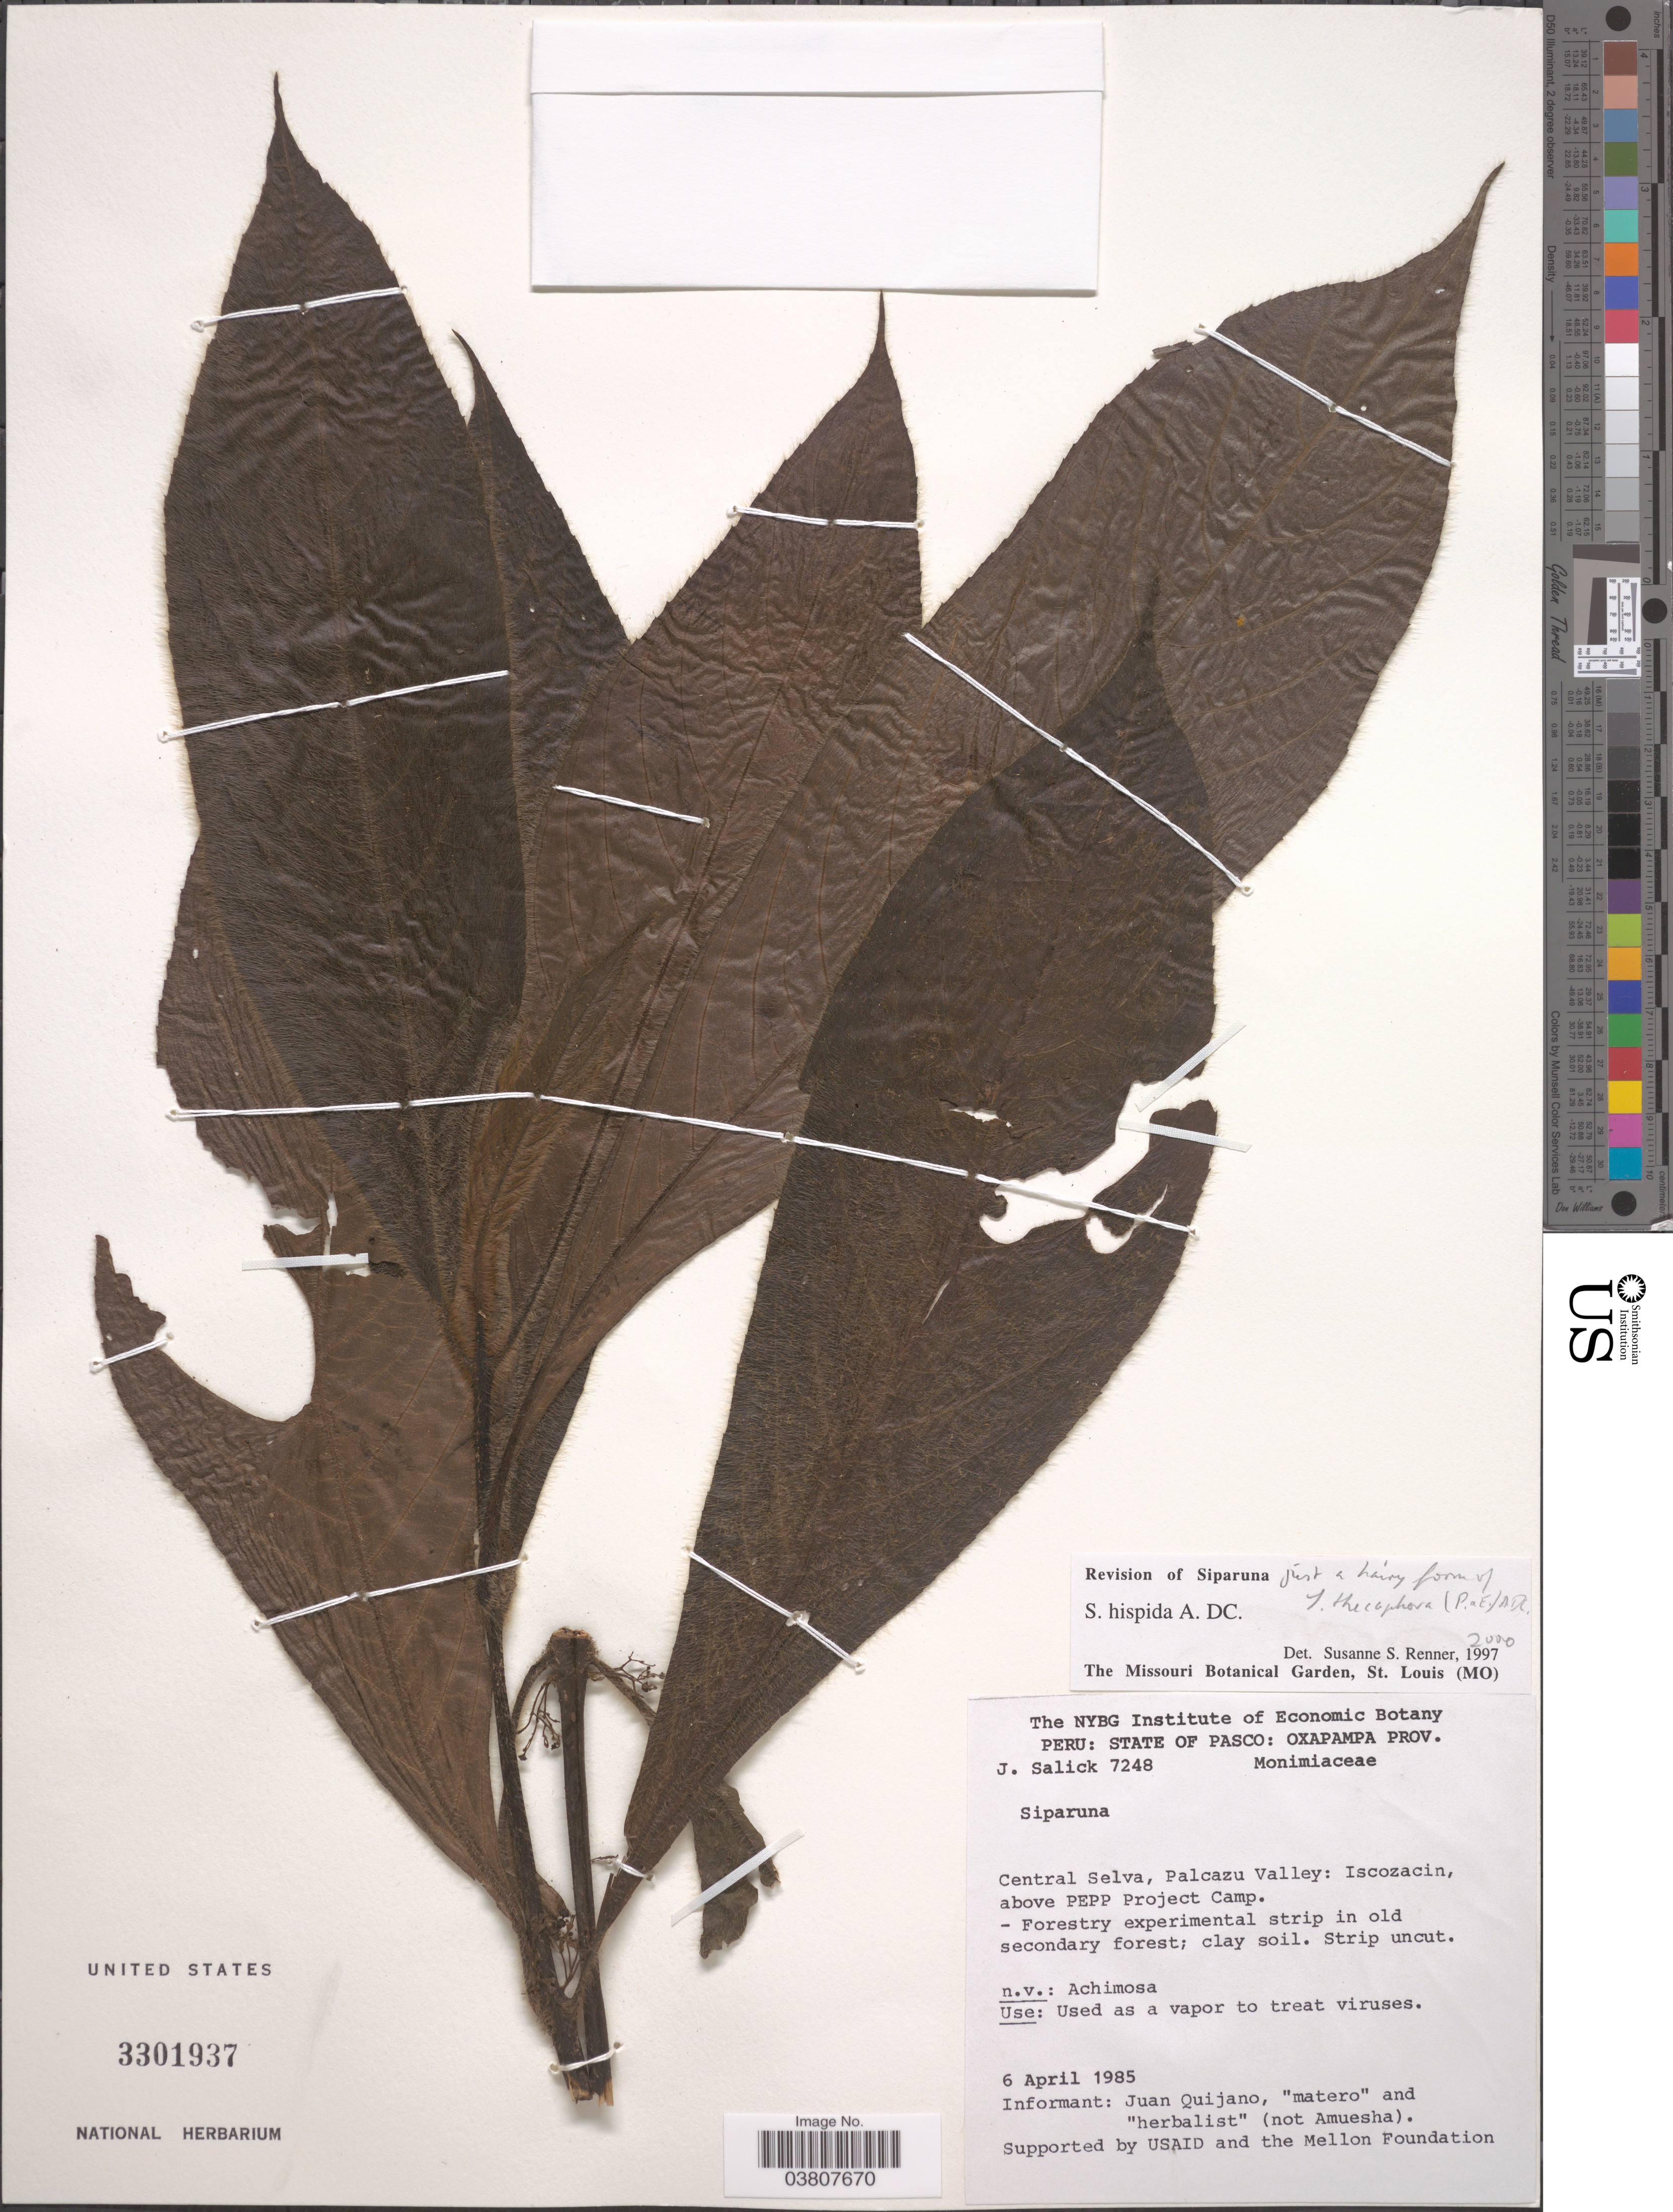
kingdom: Plantae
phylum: Tracheophyta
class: Magnoliopsida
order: Laurales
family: Siparunaceae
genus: Siparuna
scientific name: Siparuna thecaphora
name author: (Poepp. & Endl.) A. DC.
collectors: J. Salick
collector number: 7248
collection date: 1985-04-06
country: Peru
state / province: Pasco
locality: Oxapampa Prov. Central Selva, Palcazu Valley: Iscozacin, above PEPP Project Camp. - Forestry experimental strip in old secondary forest.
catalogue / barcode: US 3301937